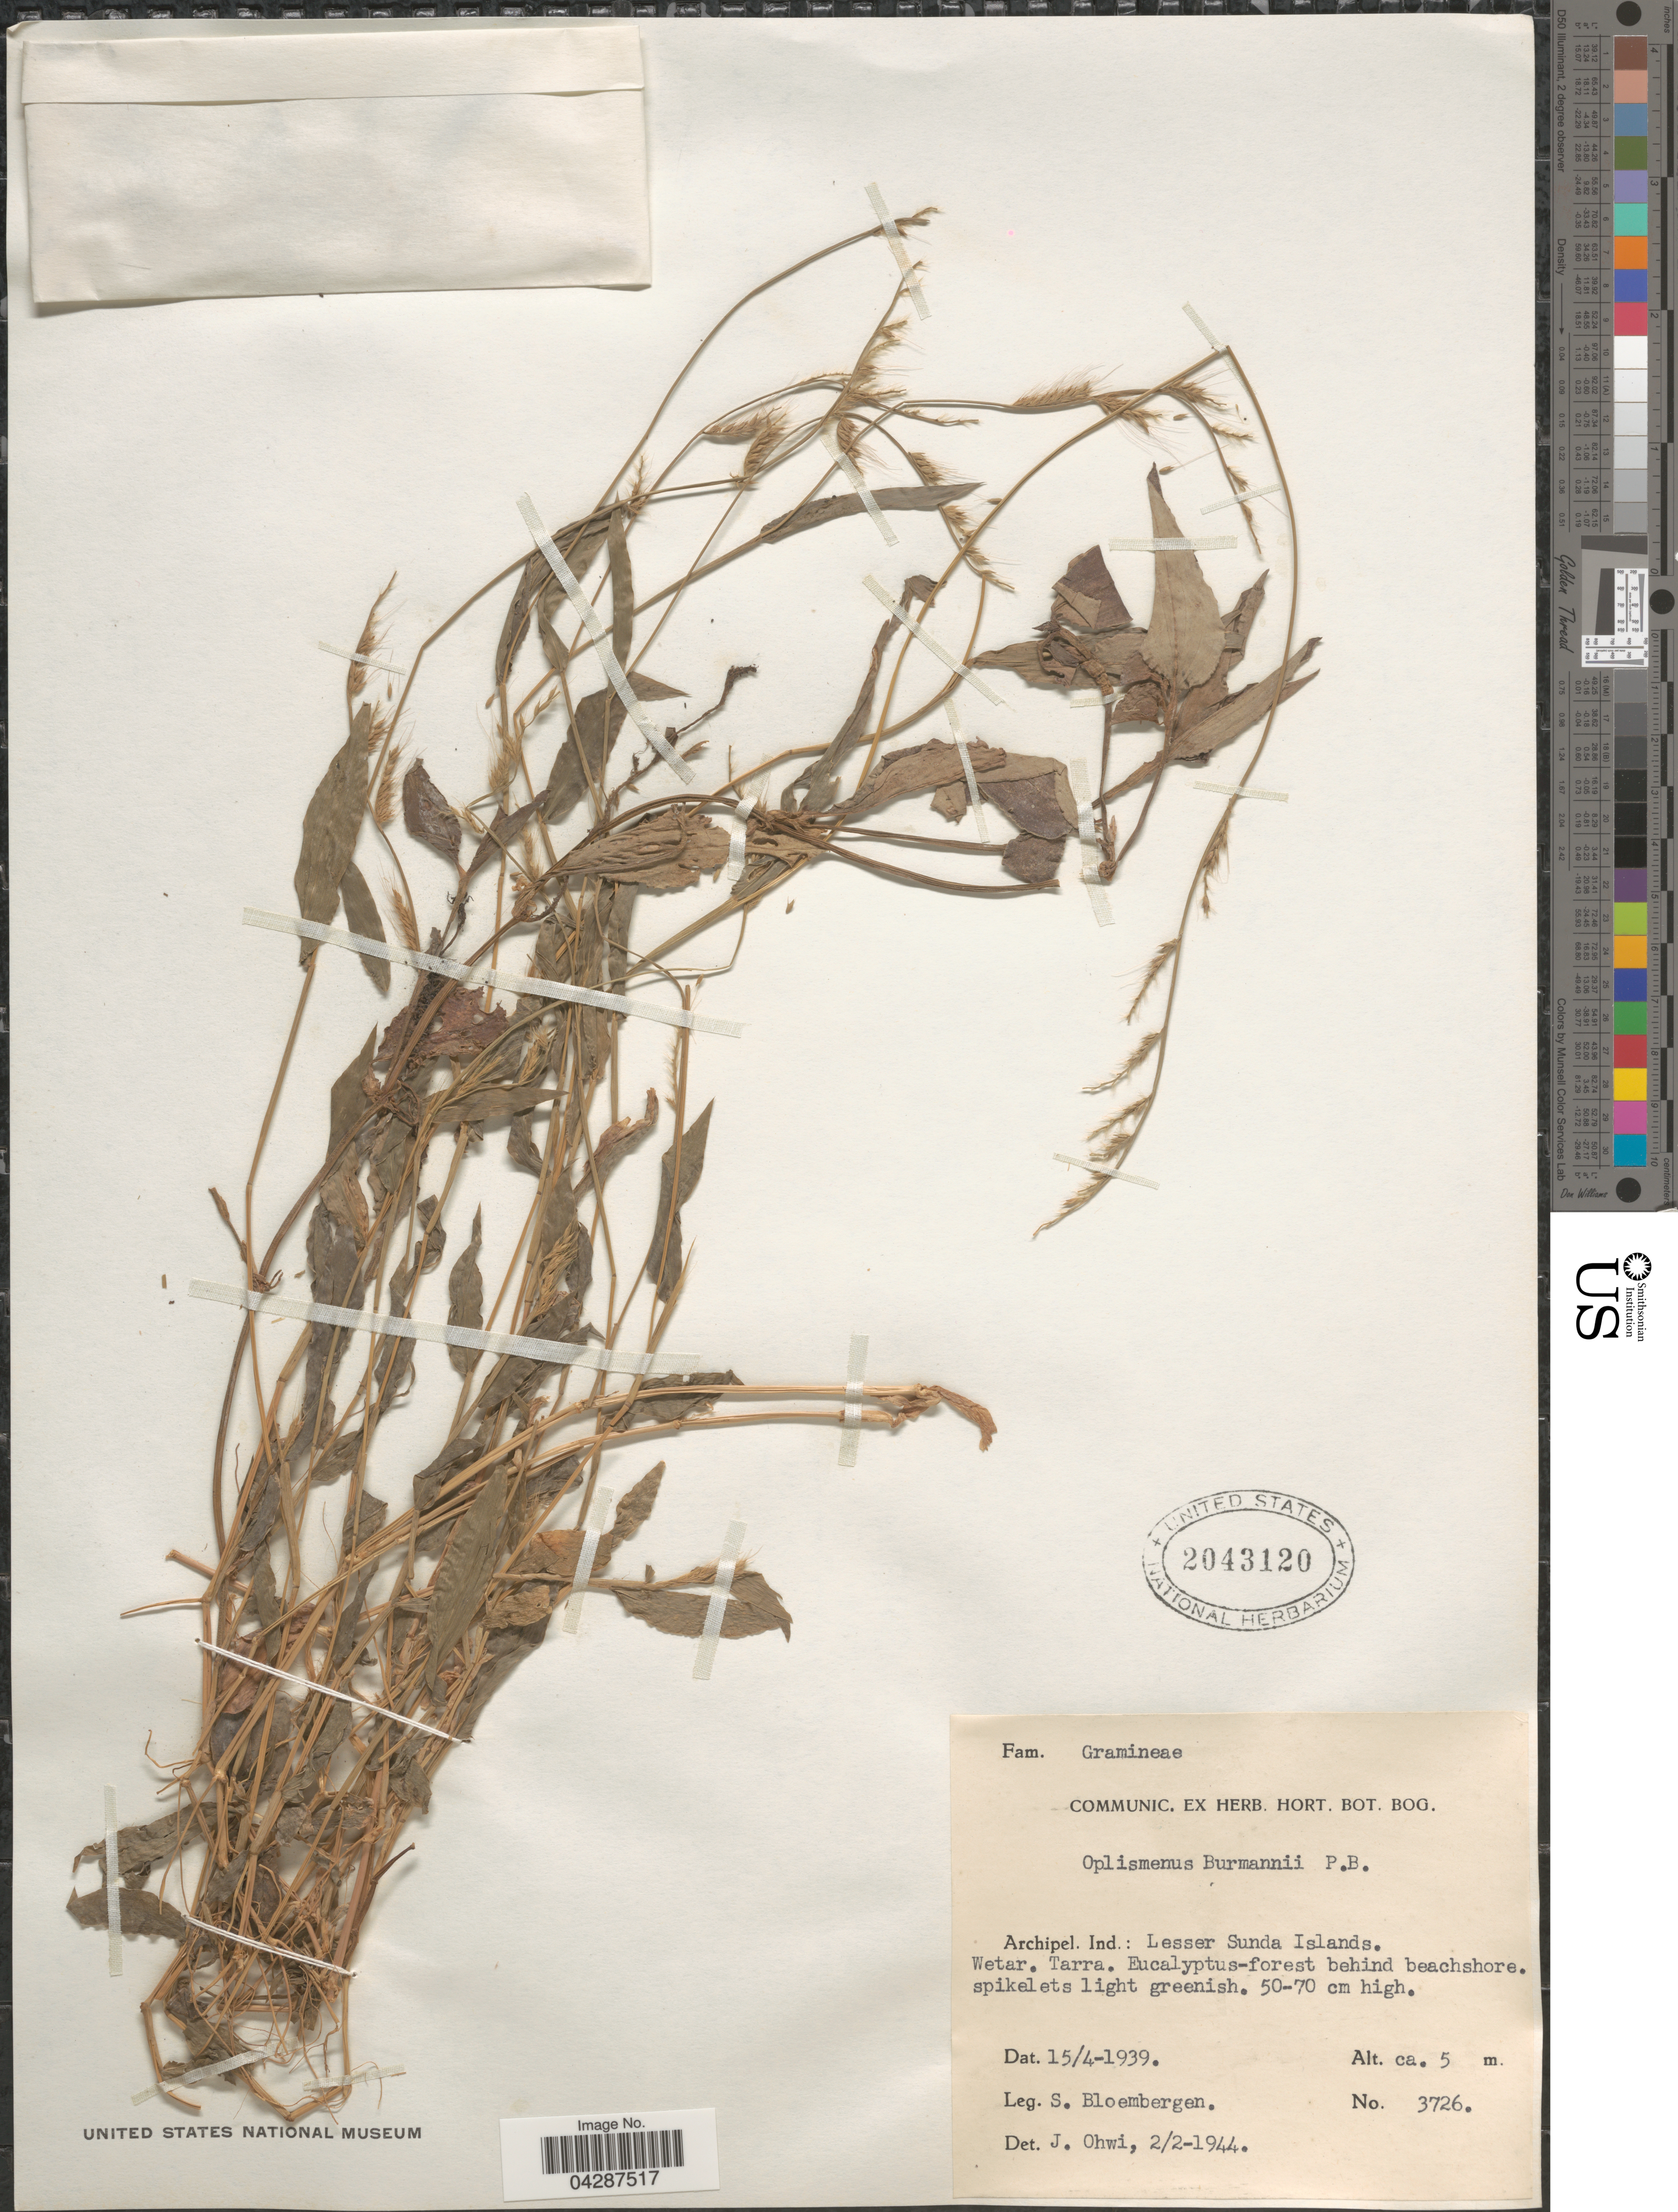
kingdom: Plantae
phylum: Tracheophyta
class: Liliopsida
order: Poales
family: Poaceae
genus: Oplismenus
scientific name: Oplismenus burmannii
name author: (Retz.) P. Beauv.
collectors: S. Bloembergen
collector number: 3726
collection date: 1939-04-15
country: Indonesia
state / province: Nusa Tenggara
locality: Archipel. Ind.: Lesser Sunda Islands. Wetar. Tarra.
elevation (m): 5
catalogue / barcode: US 2043120